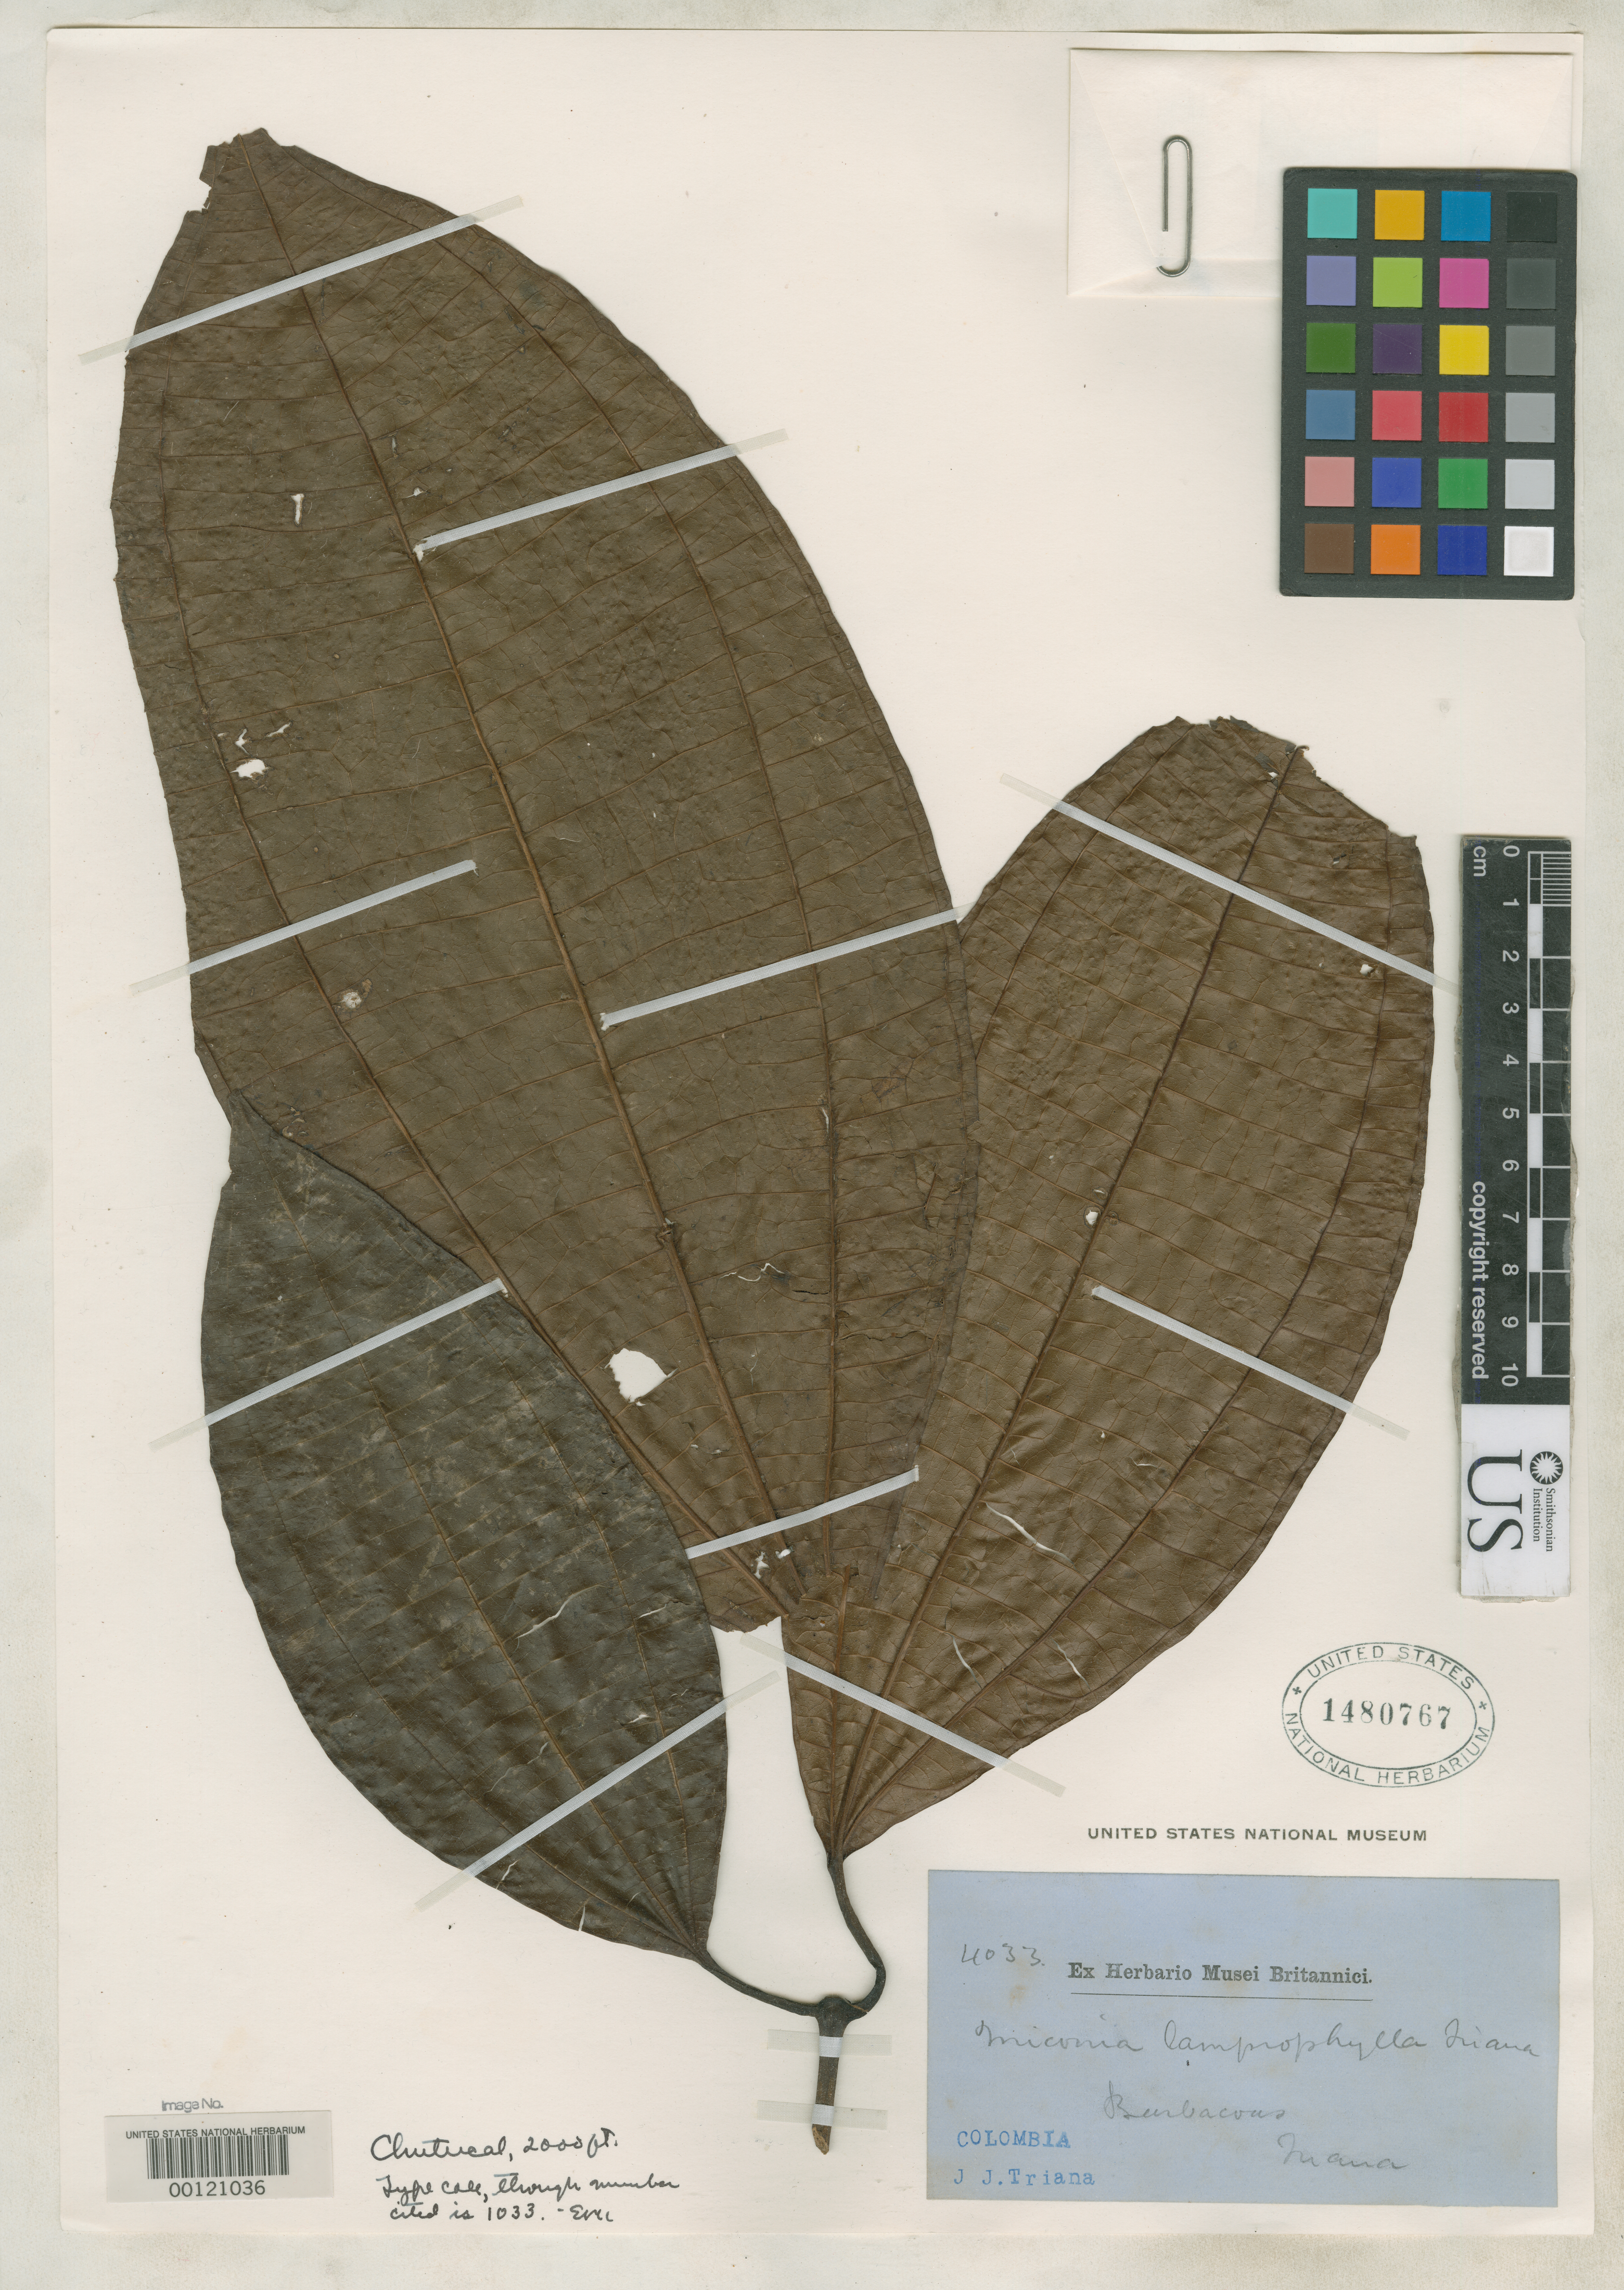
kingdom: Plantae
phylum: Tracheophyta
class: Magnoliopsida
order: Myrtales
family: Melastomataceae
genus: Miconia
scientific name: Miconia lamprophylla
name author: Triana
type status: Type Collection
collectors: J. J. Triana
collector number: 1033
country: Colombia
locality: Barbacoas.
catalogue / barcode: US 1480767